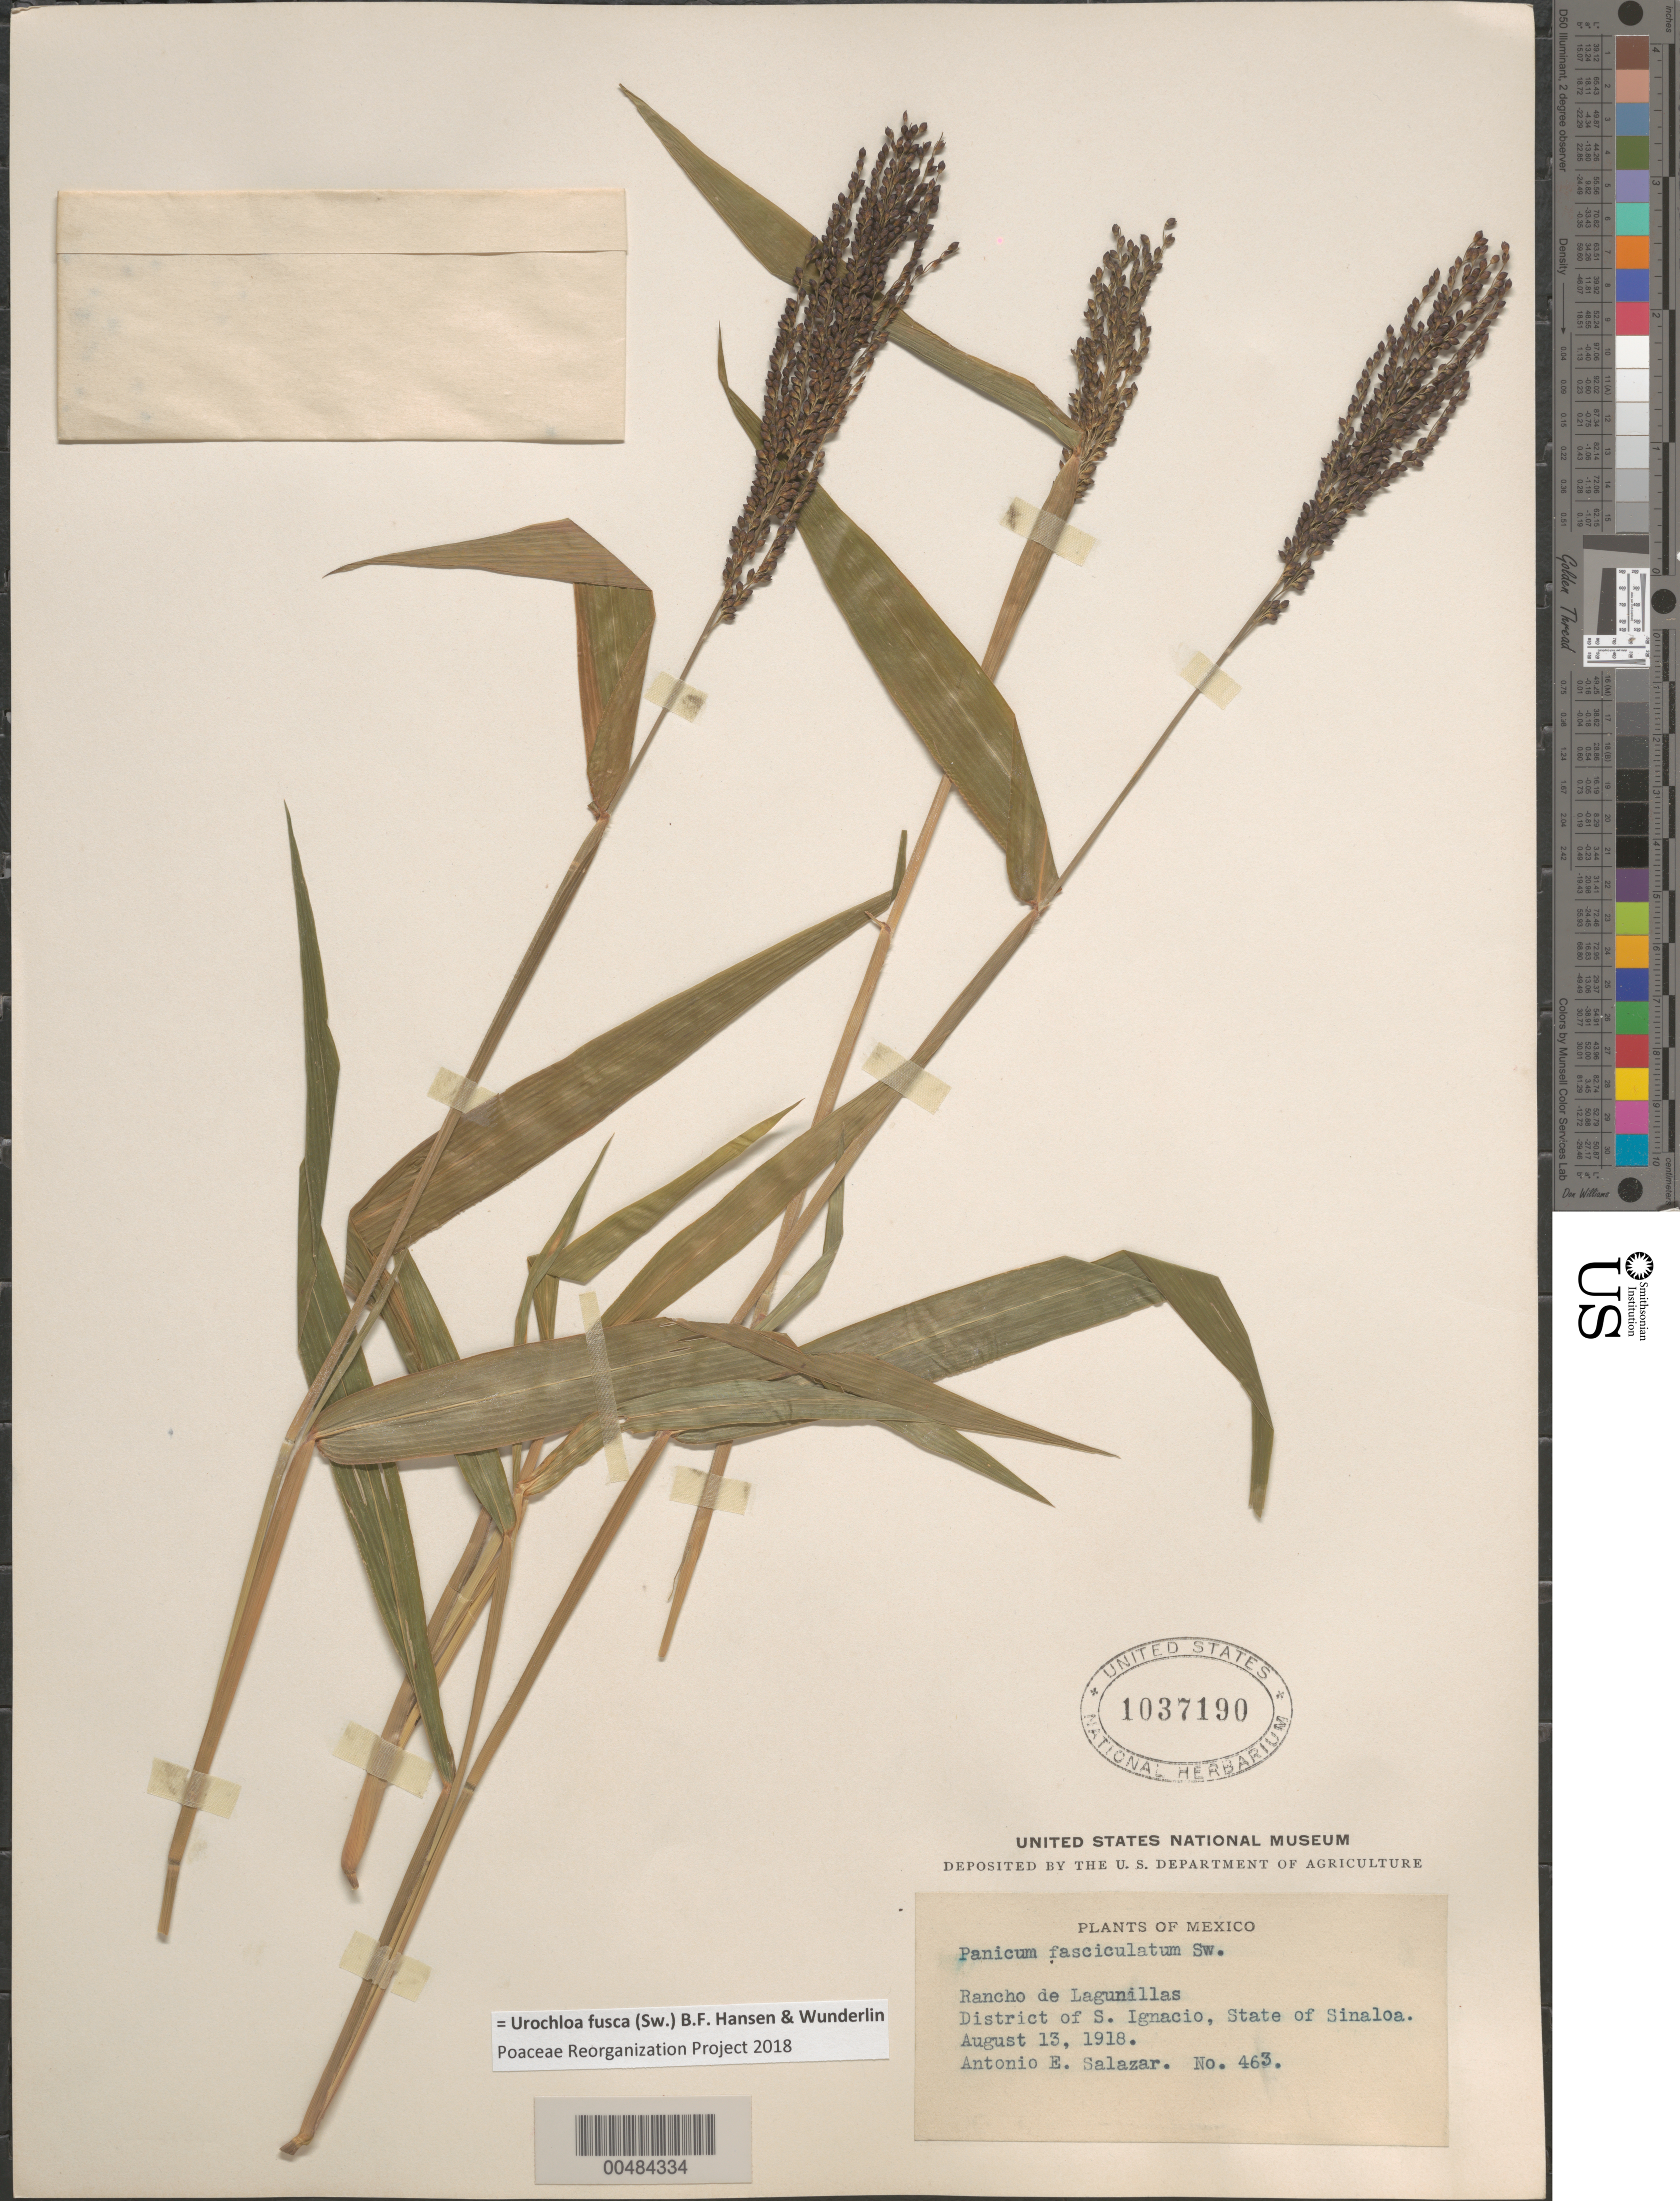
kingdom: Plantae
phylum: Tracheophyta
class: Liliopsida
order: Poales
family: Poaceae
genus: Brachiaria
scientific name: Brachiaria fasciculata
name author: (Sw.) Parodi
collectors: A. E. Salazar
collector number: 463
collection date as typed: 13 Aug 1918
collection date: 1918-08-13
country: Mexico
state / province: Sinaloa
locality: Rancho de Lagunillas, Dist. of S. Ignacio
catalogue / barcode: US 1037190